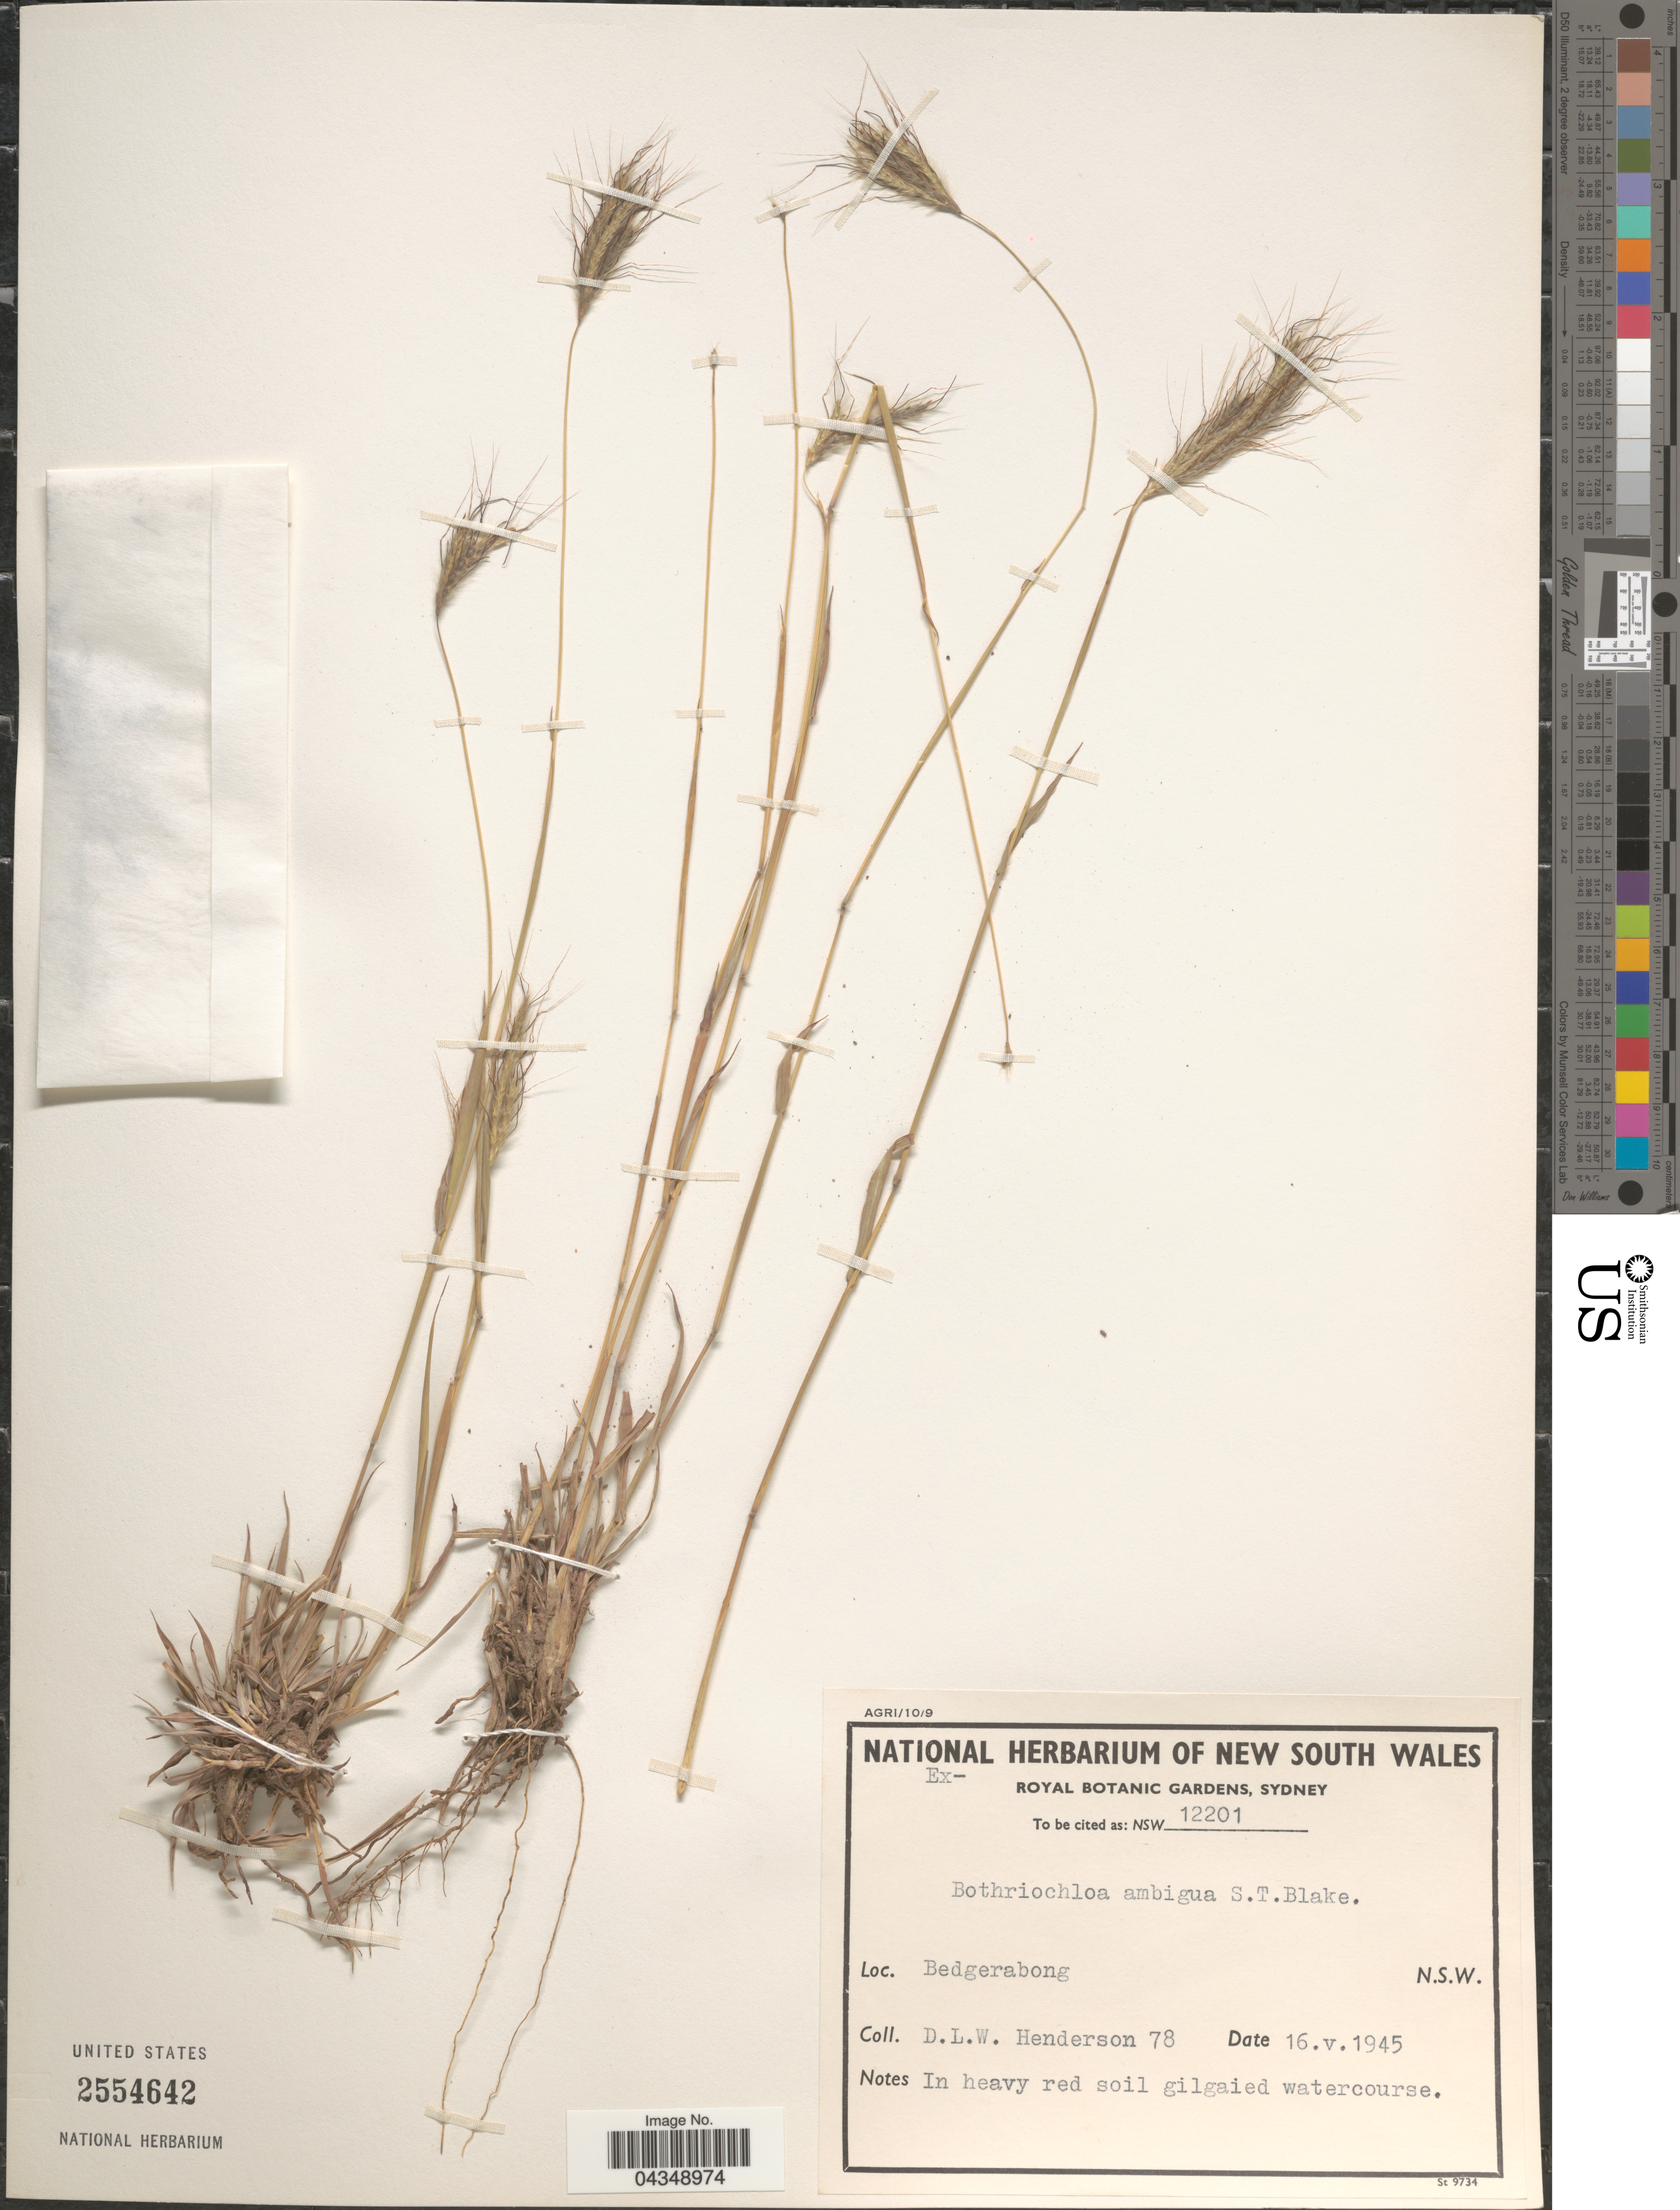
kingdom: Plantae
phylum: Tracheophyta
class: Liliopsida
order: Poales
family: Poaceae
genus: Bothriochloa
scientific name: Bothriochloa macra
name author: (Steud.) S.T. Blake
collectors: D. Henderson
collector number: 78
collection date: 1945-05-16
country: Australia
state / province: New South Wales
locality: Bedgerabong.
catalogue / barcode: US 2554642